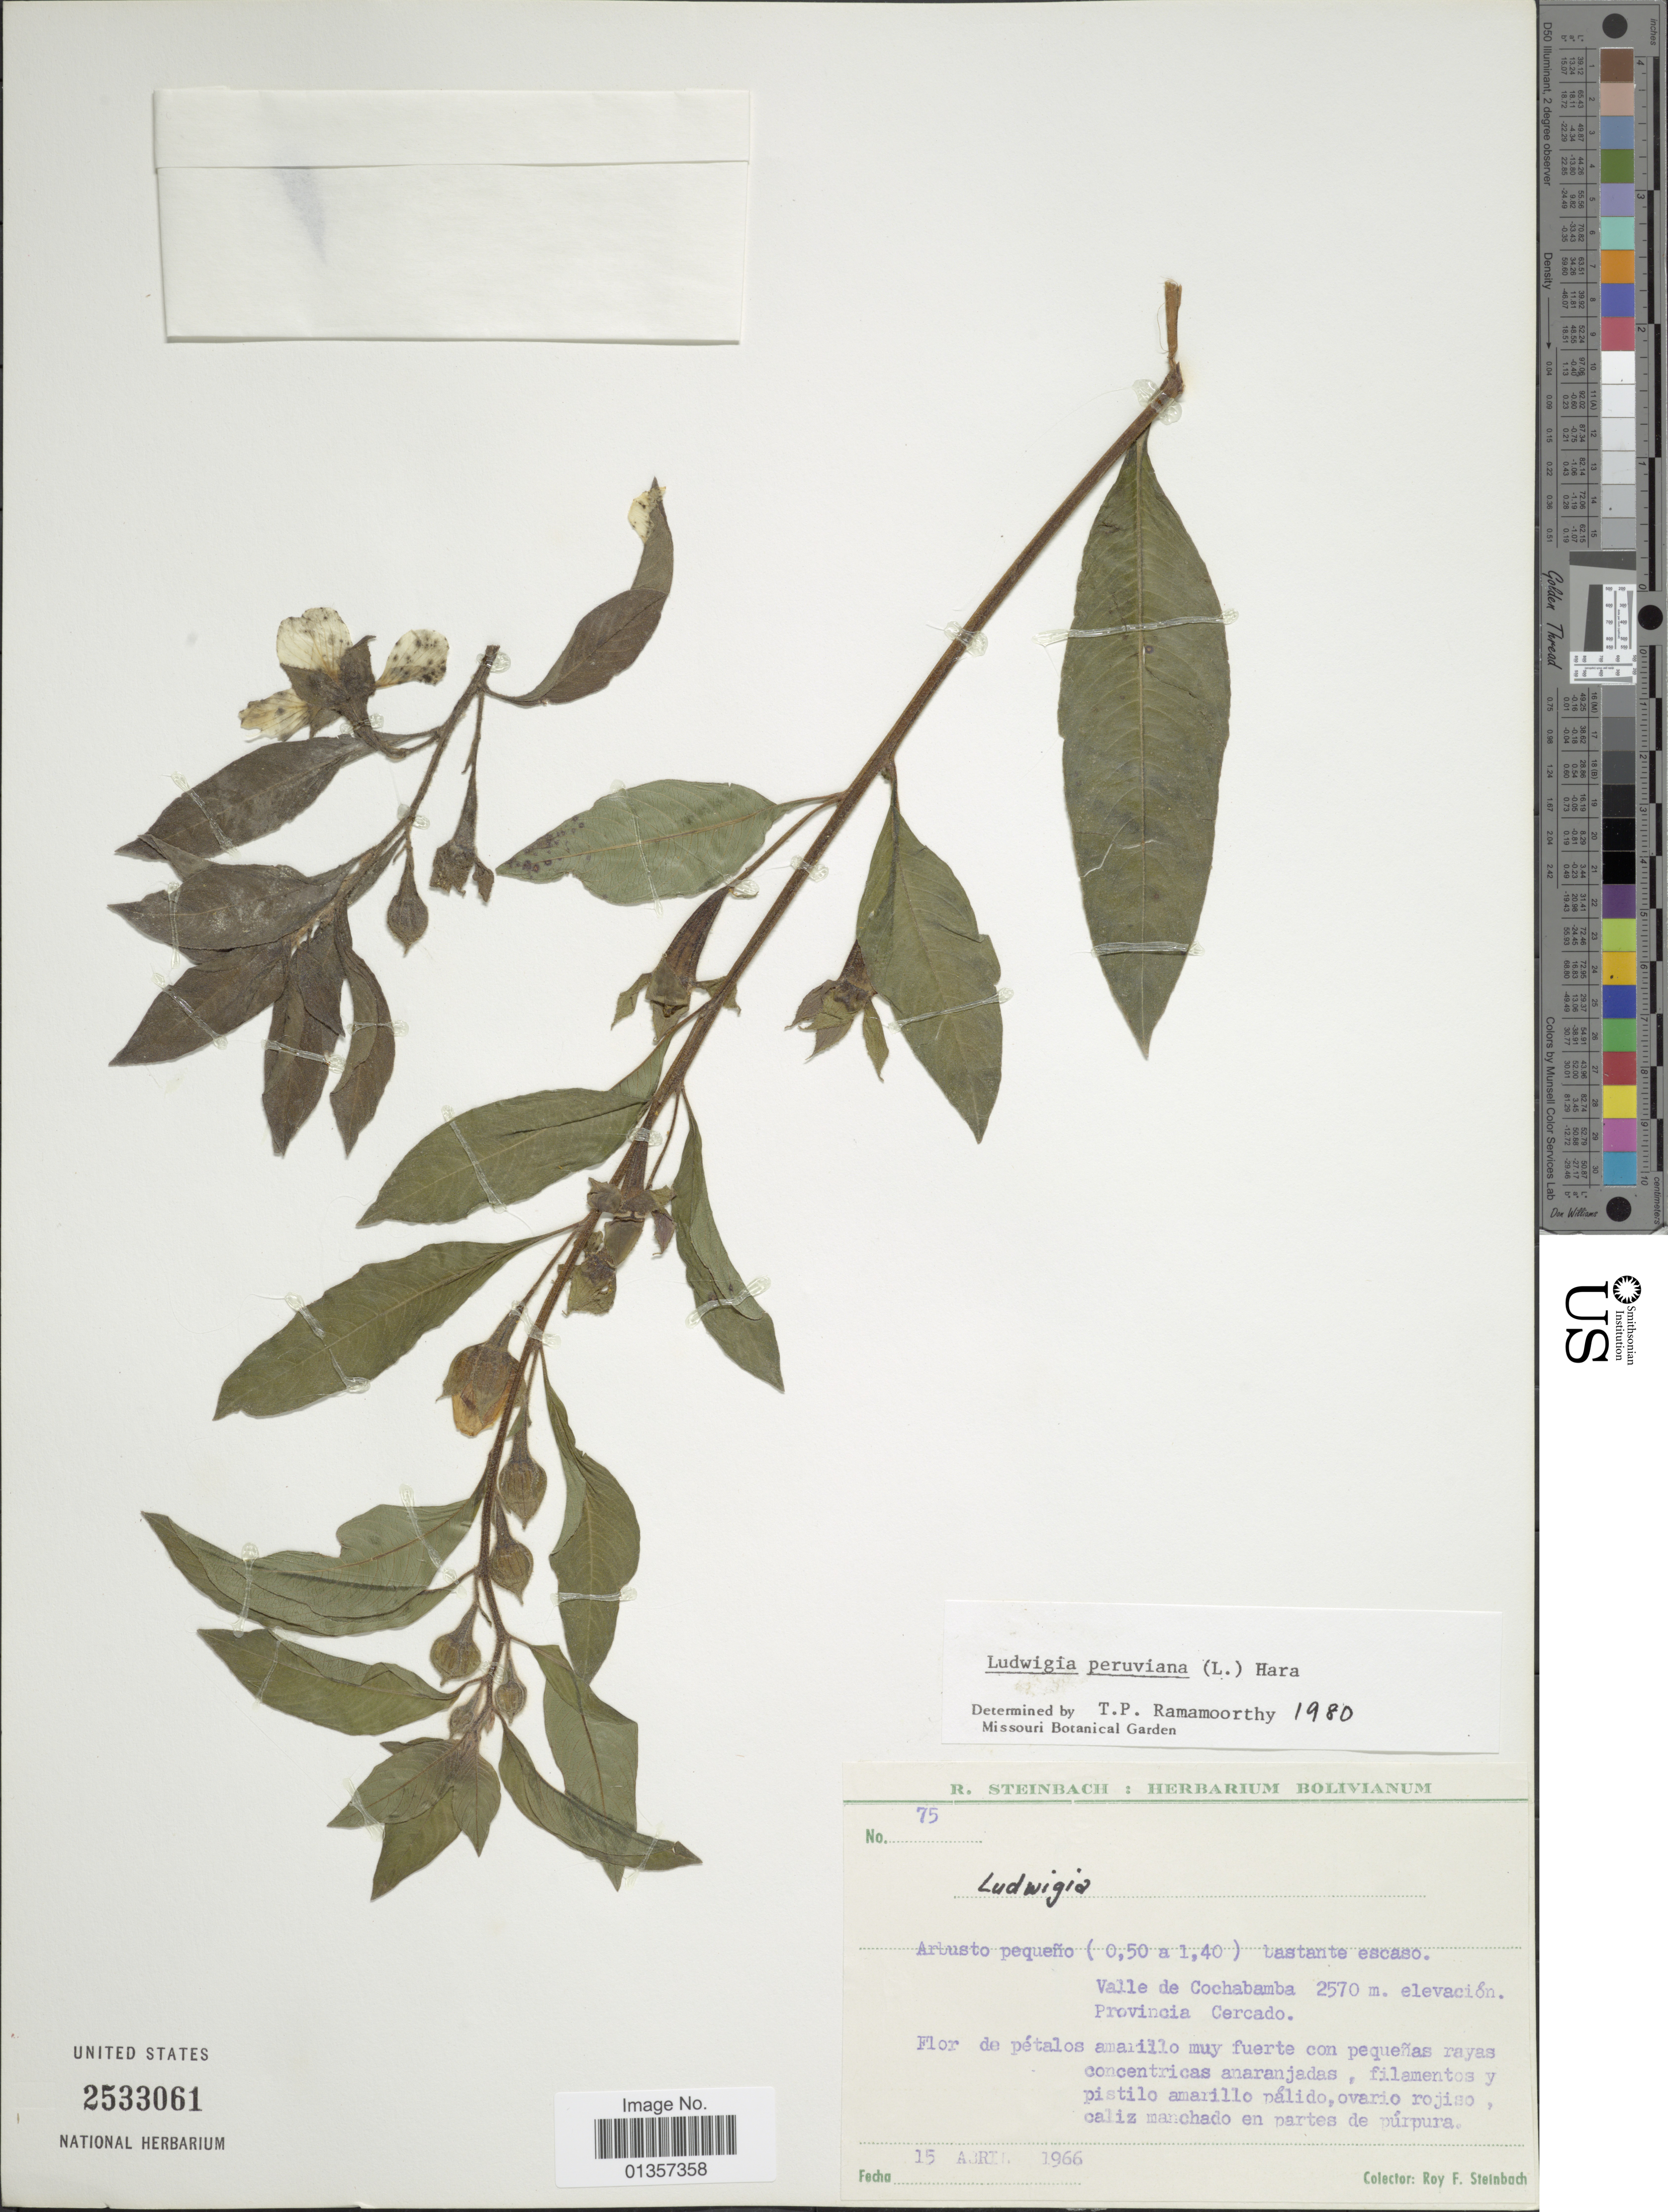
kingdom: Plantae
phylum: Tracheophyta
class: Magnoliopsida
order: Myrtales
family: Onagraceae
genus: Ludwigia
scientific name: Ludwigia peruviana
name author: (L.) H. Hara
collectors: R. F. Steinbach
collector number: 75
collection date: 1966-04-15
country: Bolivia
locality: Valle de Cochabamba, Provincia Cercado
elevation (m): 2570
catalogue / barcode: US 2533061